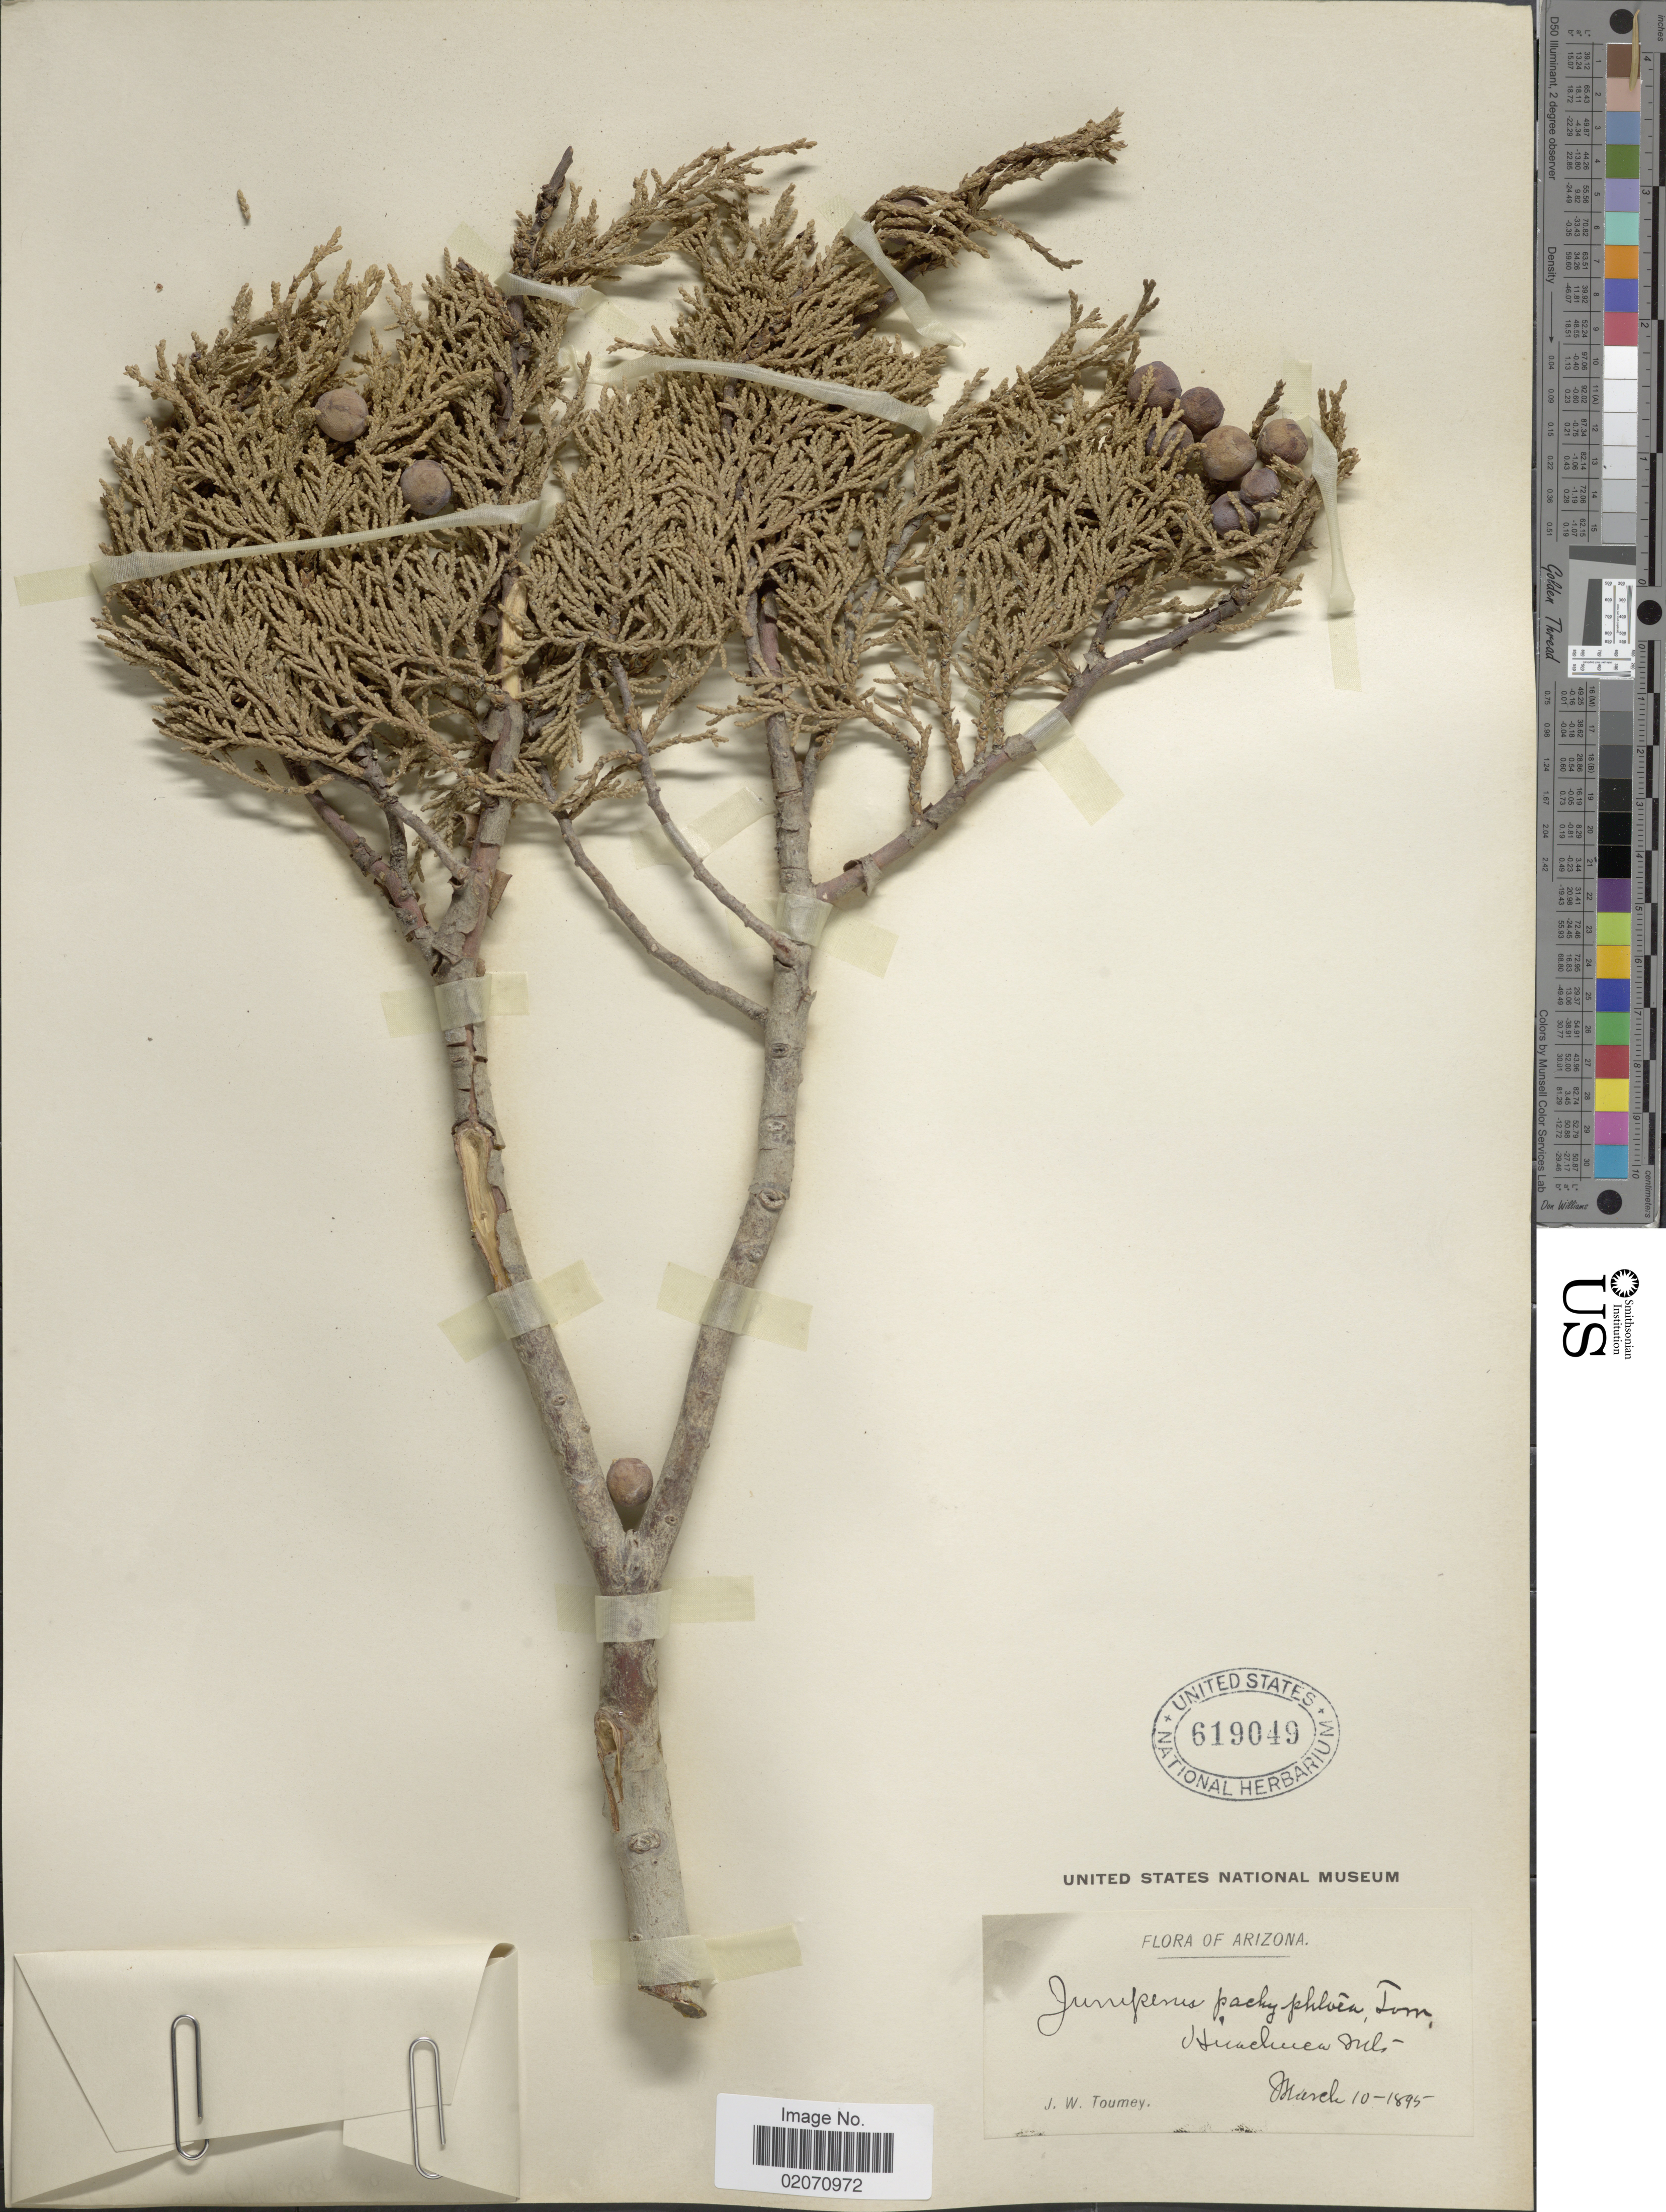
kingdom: Plantae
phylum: Tracheophyta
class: Pinopsida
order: Pinales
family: Cupressaceae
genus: Juniperus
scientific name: Juniperus deppeana var. pachyphlaea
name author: (Torr.) Martínez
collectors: J. W. Toumey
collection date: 1895-03-10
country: United States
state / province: Arizona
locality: Huachuca Mts.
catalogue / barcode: US 619049